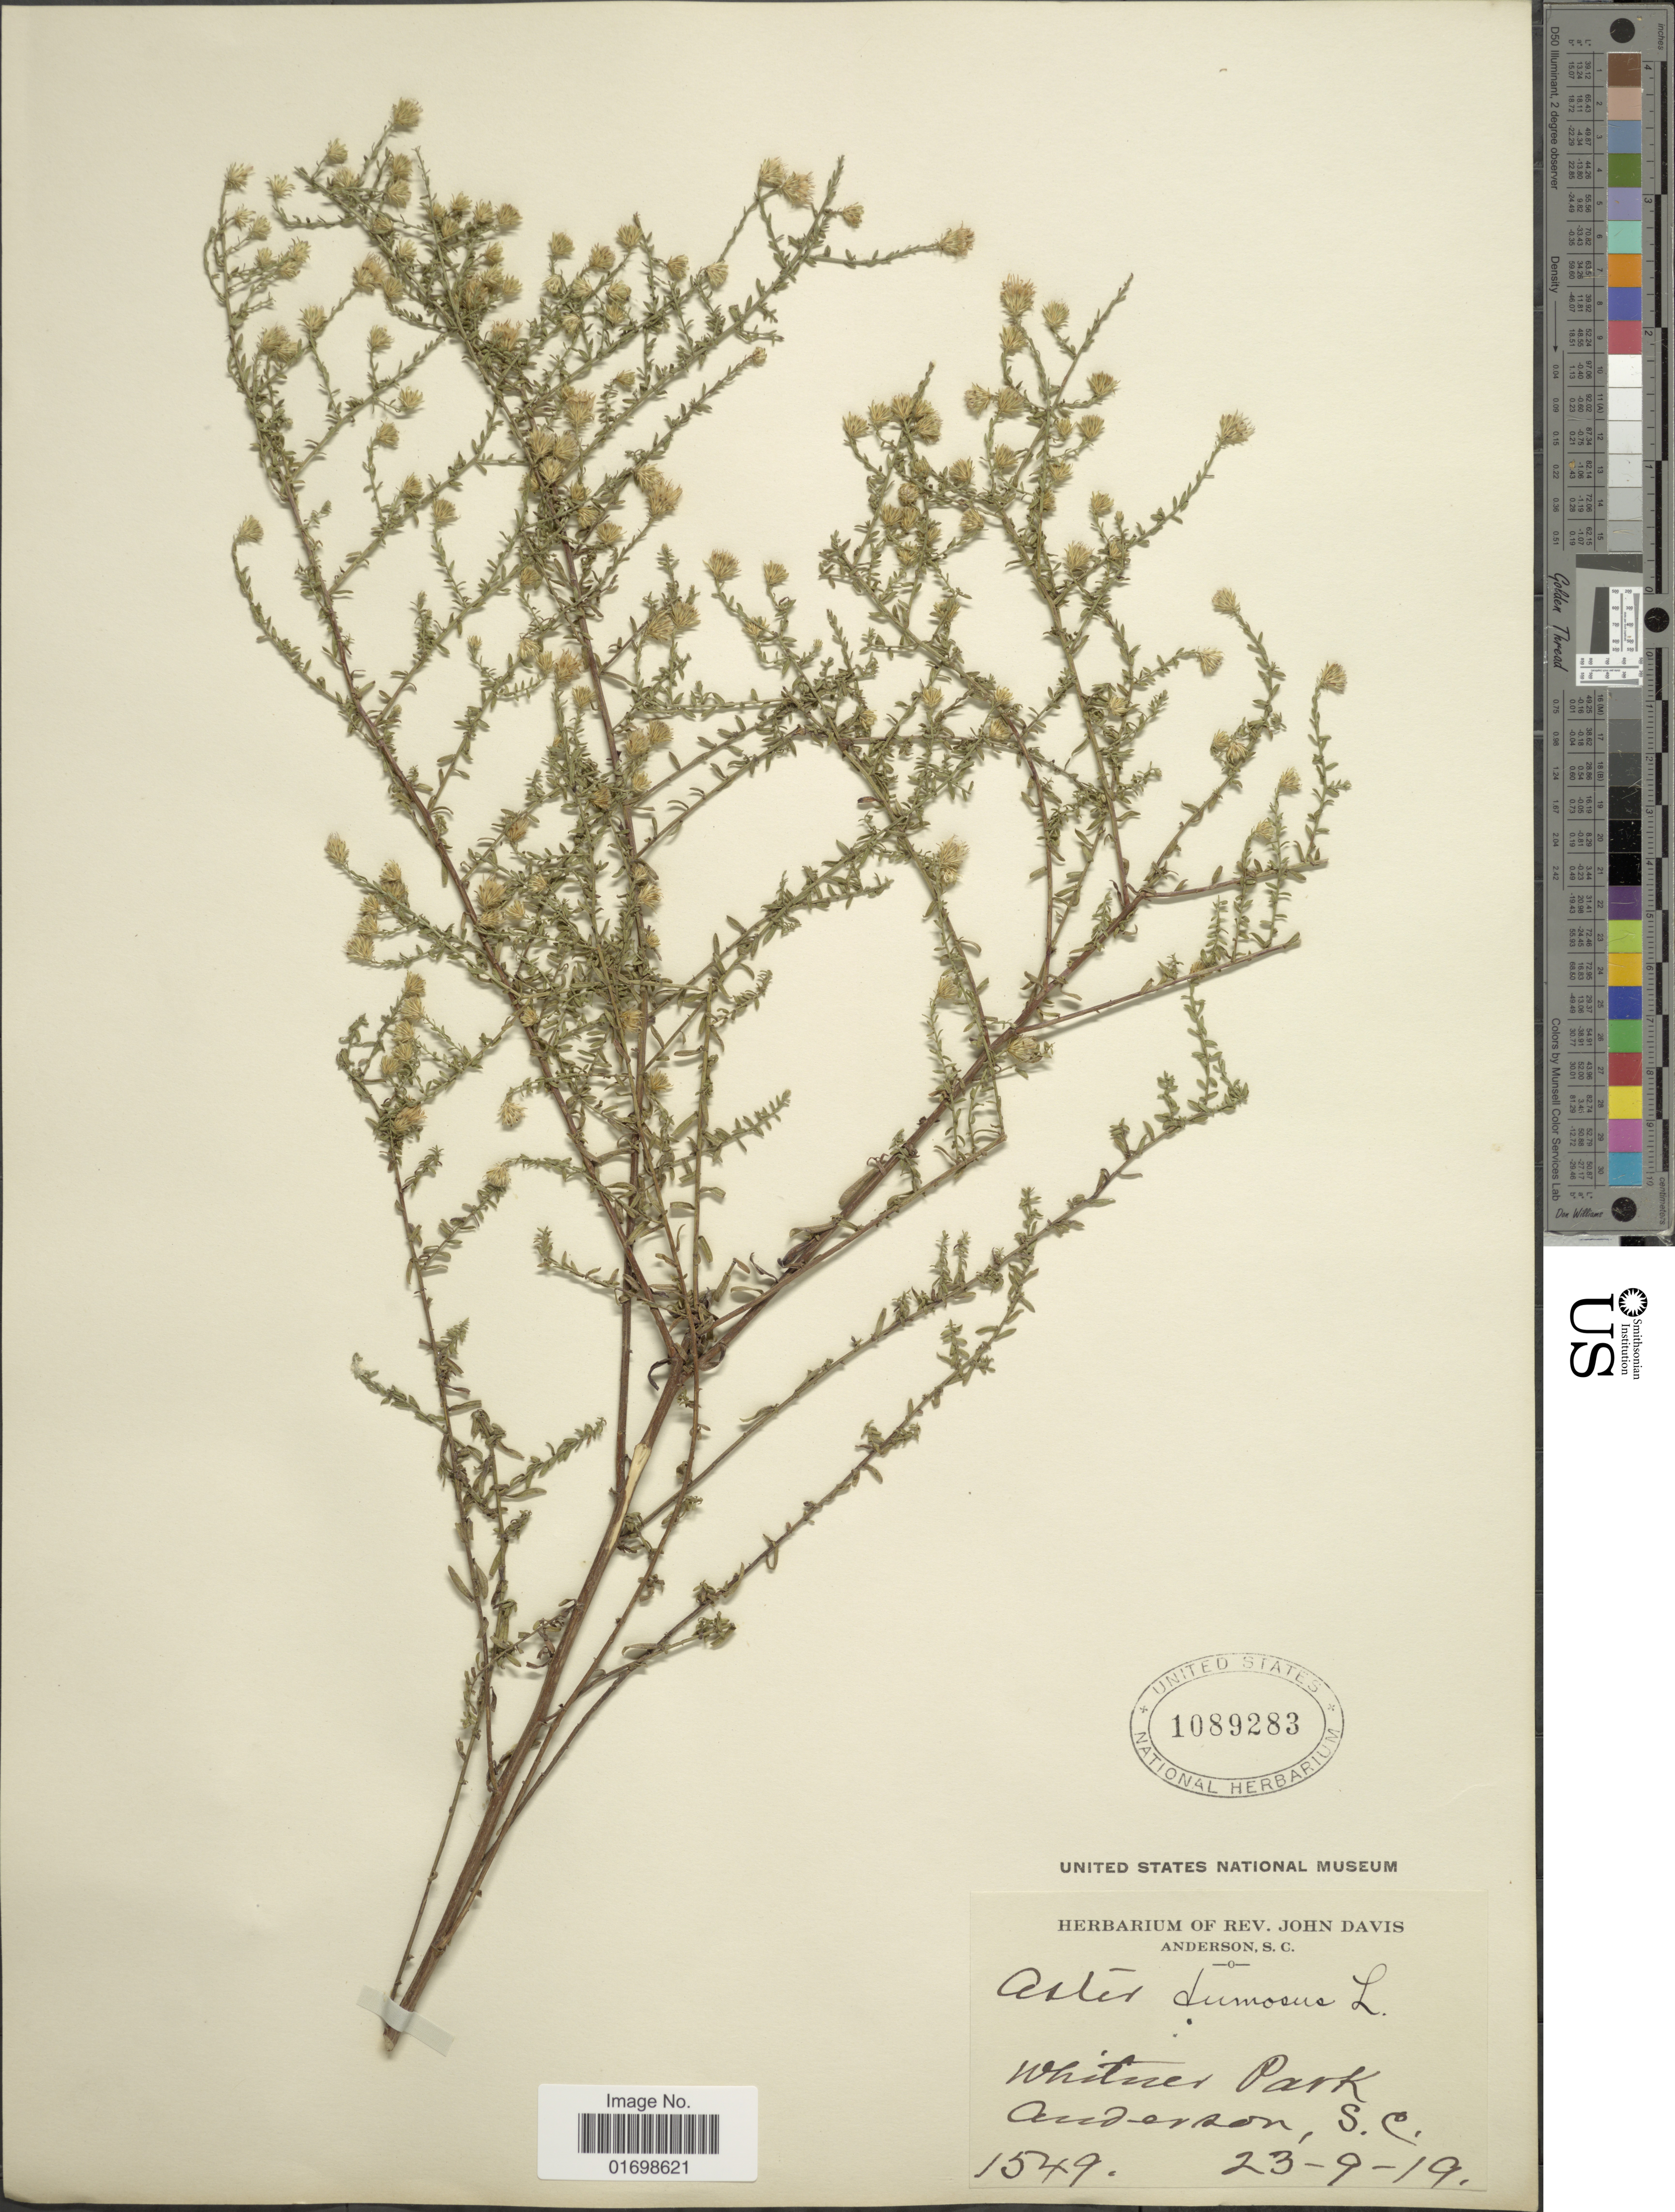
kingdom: Plantae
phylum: Tracheophyta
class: Magnoliopsida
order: Asterales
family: Asteraceae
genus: Symphyotrichum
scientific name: Symphyotrichum dumosum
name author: (L.) G.L. Nesom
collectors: ex herb. Rev. John Davis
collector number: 1549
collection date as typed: Transcribed d/m/y: 23/9/19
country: United States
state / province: South Carolina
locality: Whitner Park, Anderson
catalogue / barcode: US 1089283